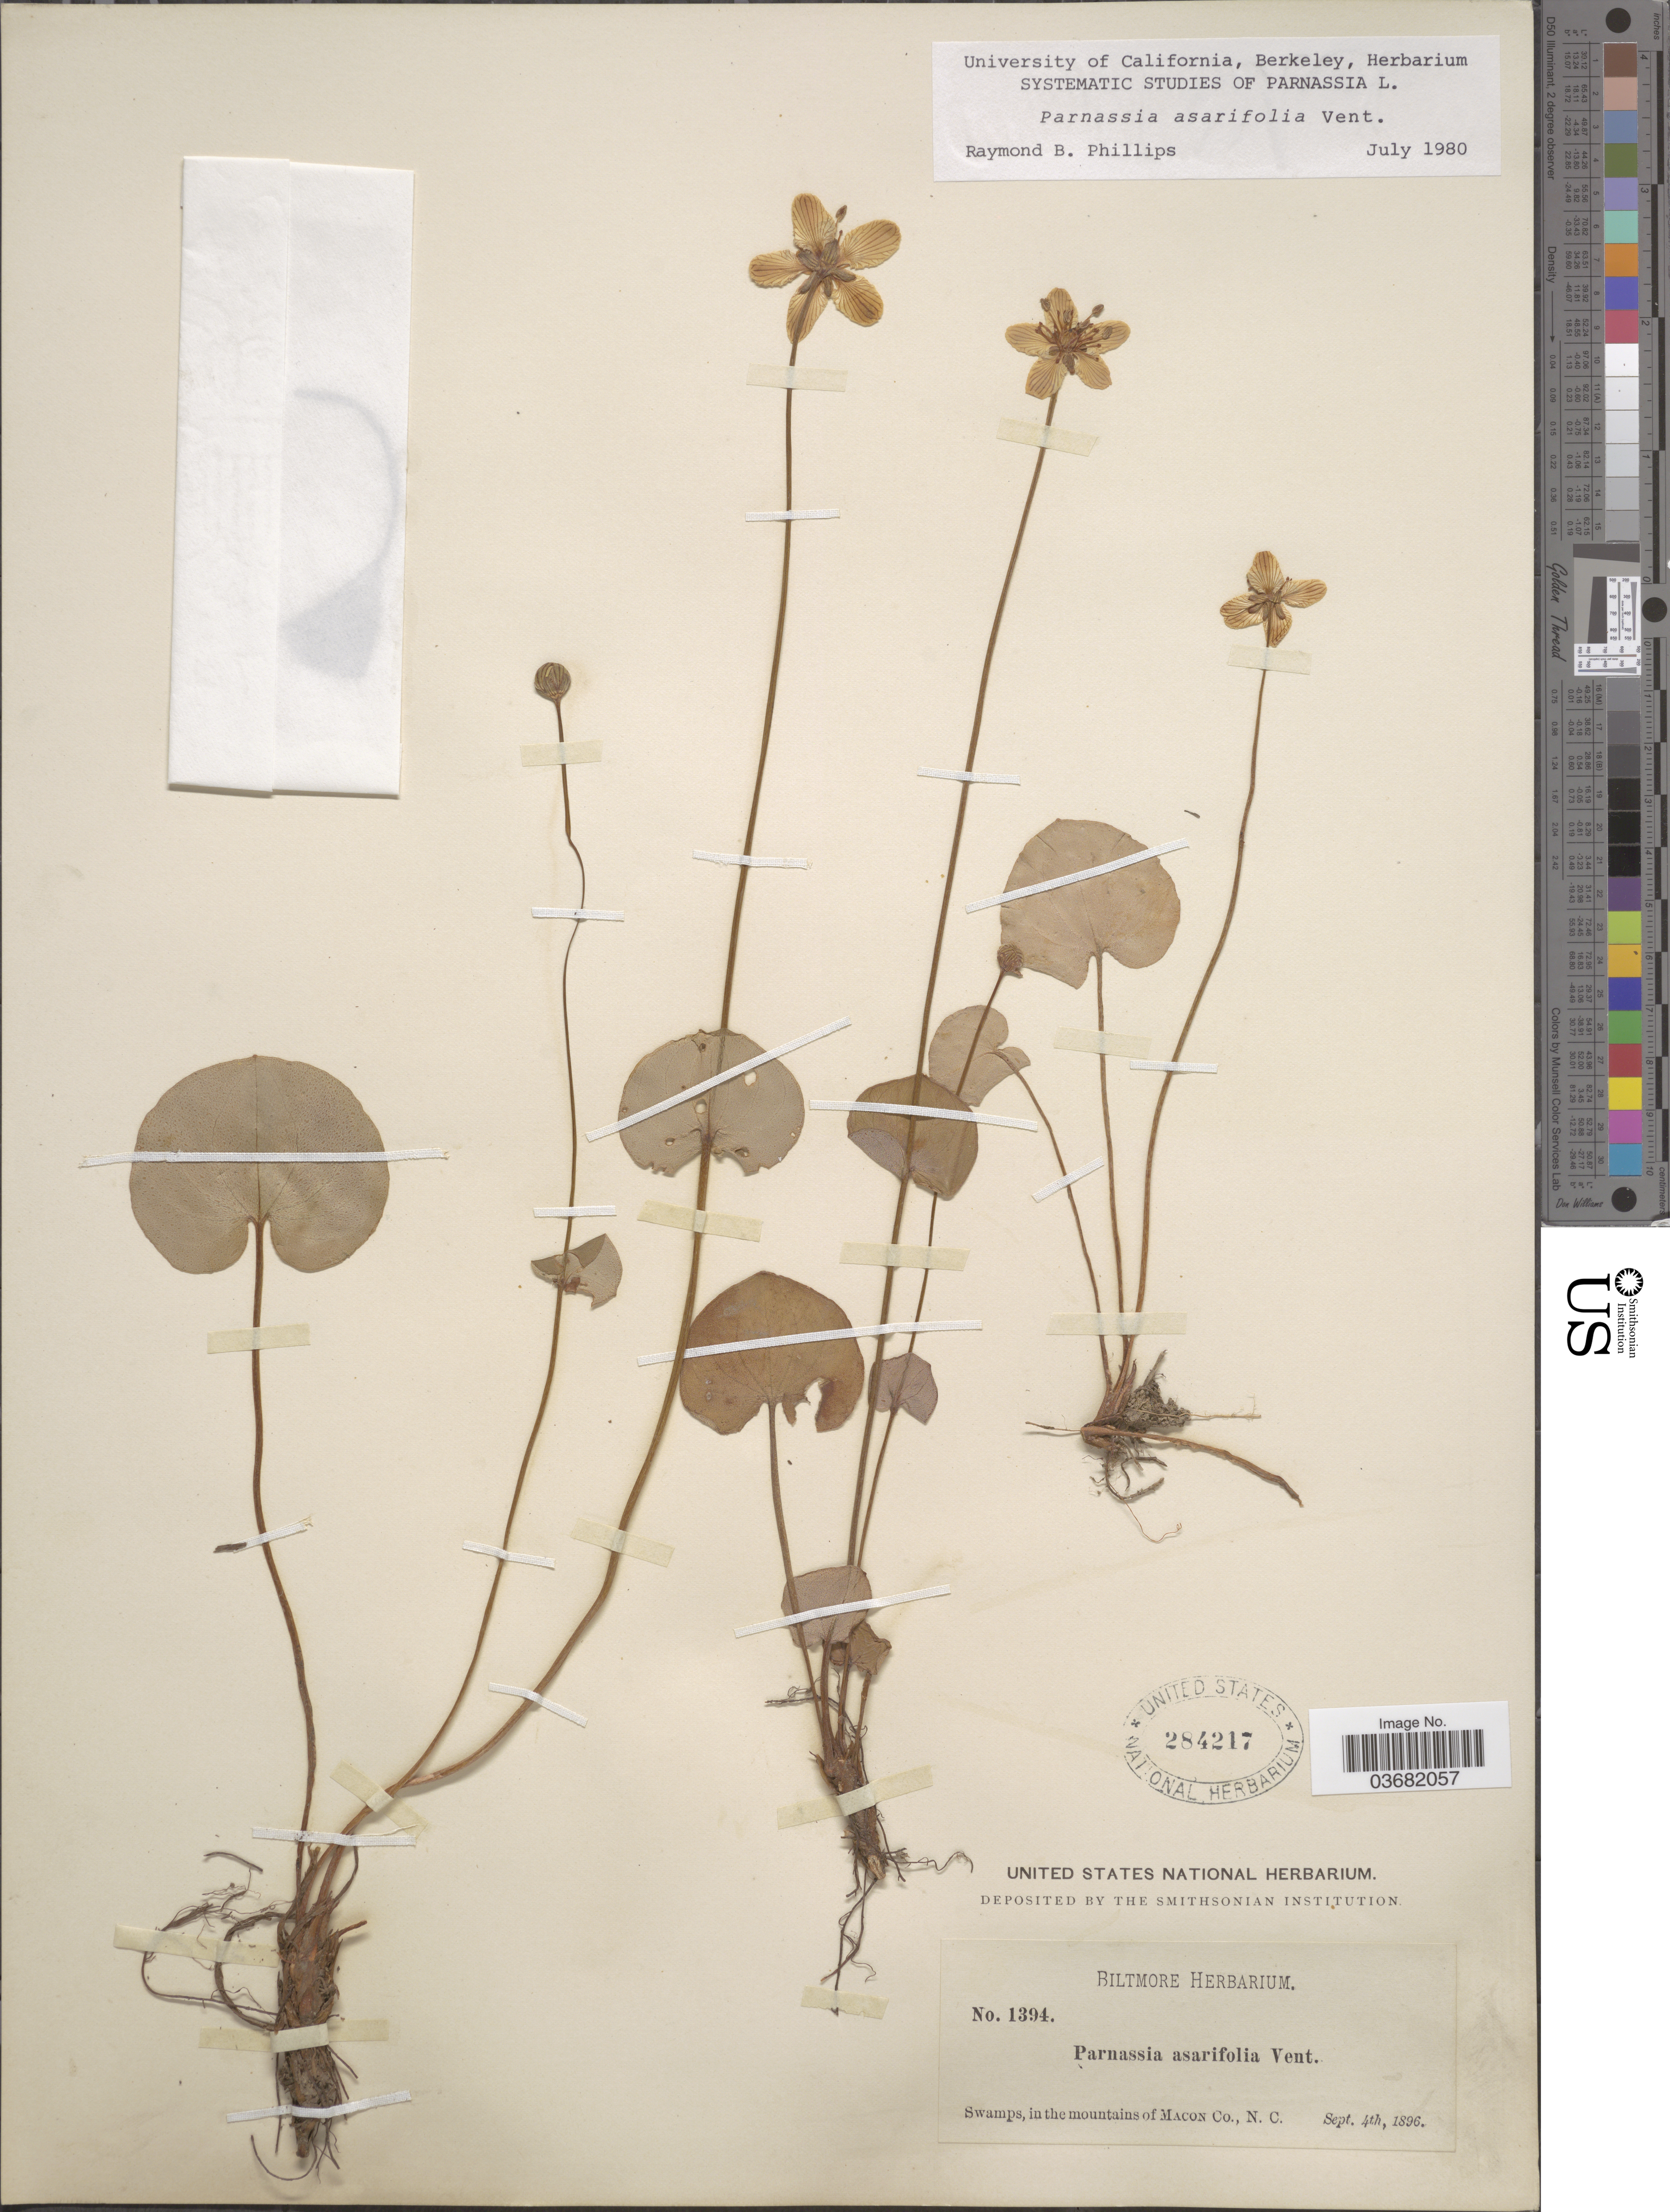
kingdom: Plantae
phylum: Tracheophyta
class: Magnoliopsida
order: Celastrales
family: Parnassiaceae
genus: Parnassia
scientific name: Parnassia asarifolia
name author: Vent.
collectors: ex herb. Biltmore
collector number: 1394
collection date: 1896-09-04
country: United States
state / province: North Carolina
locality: In the mountains of Macon Co.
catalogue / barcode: US 284217